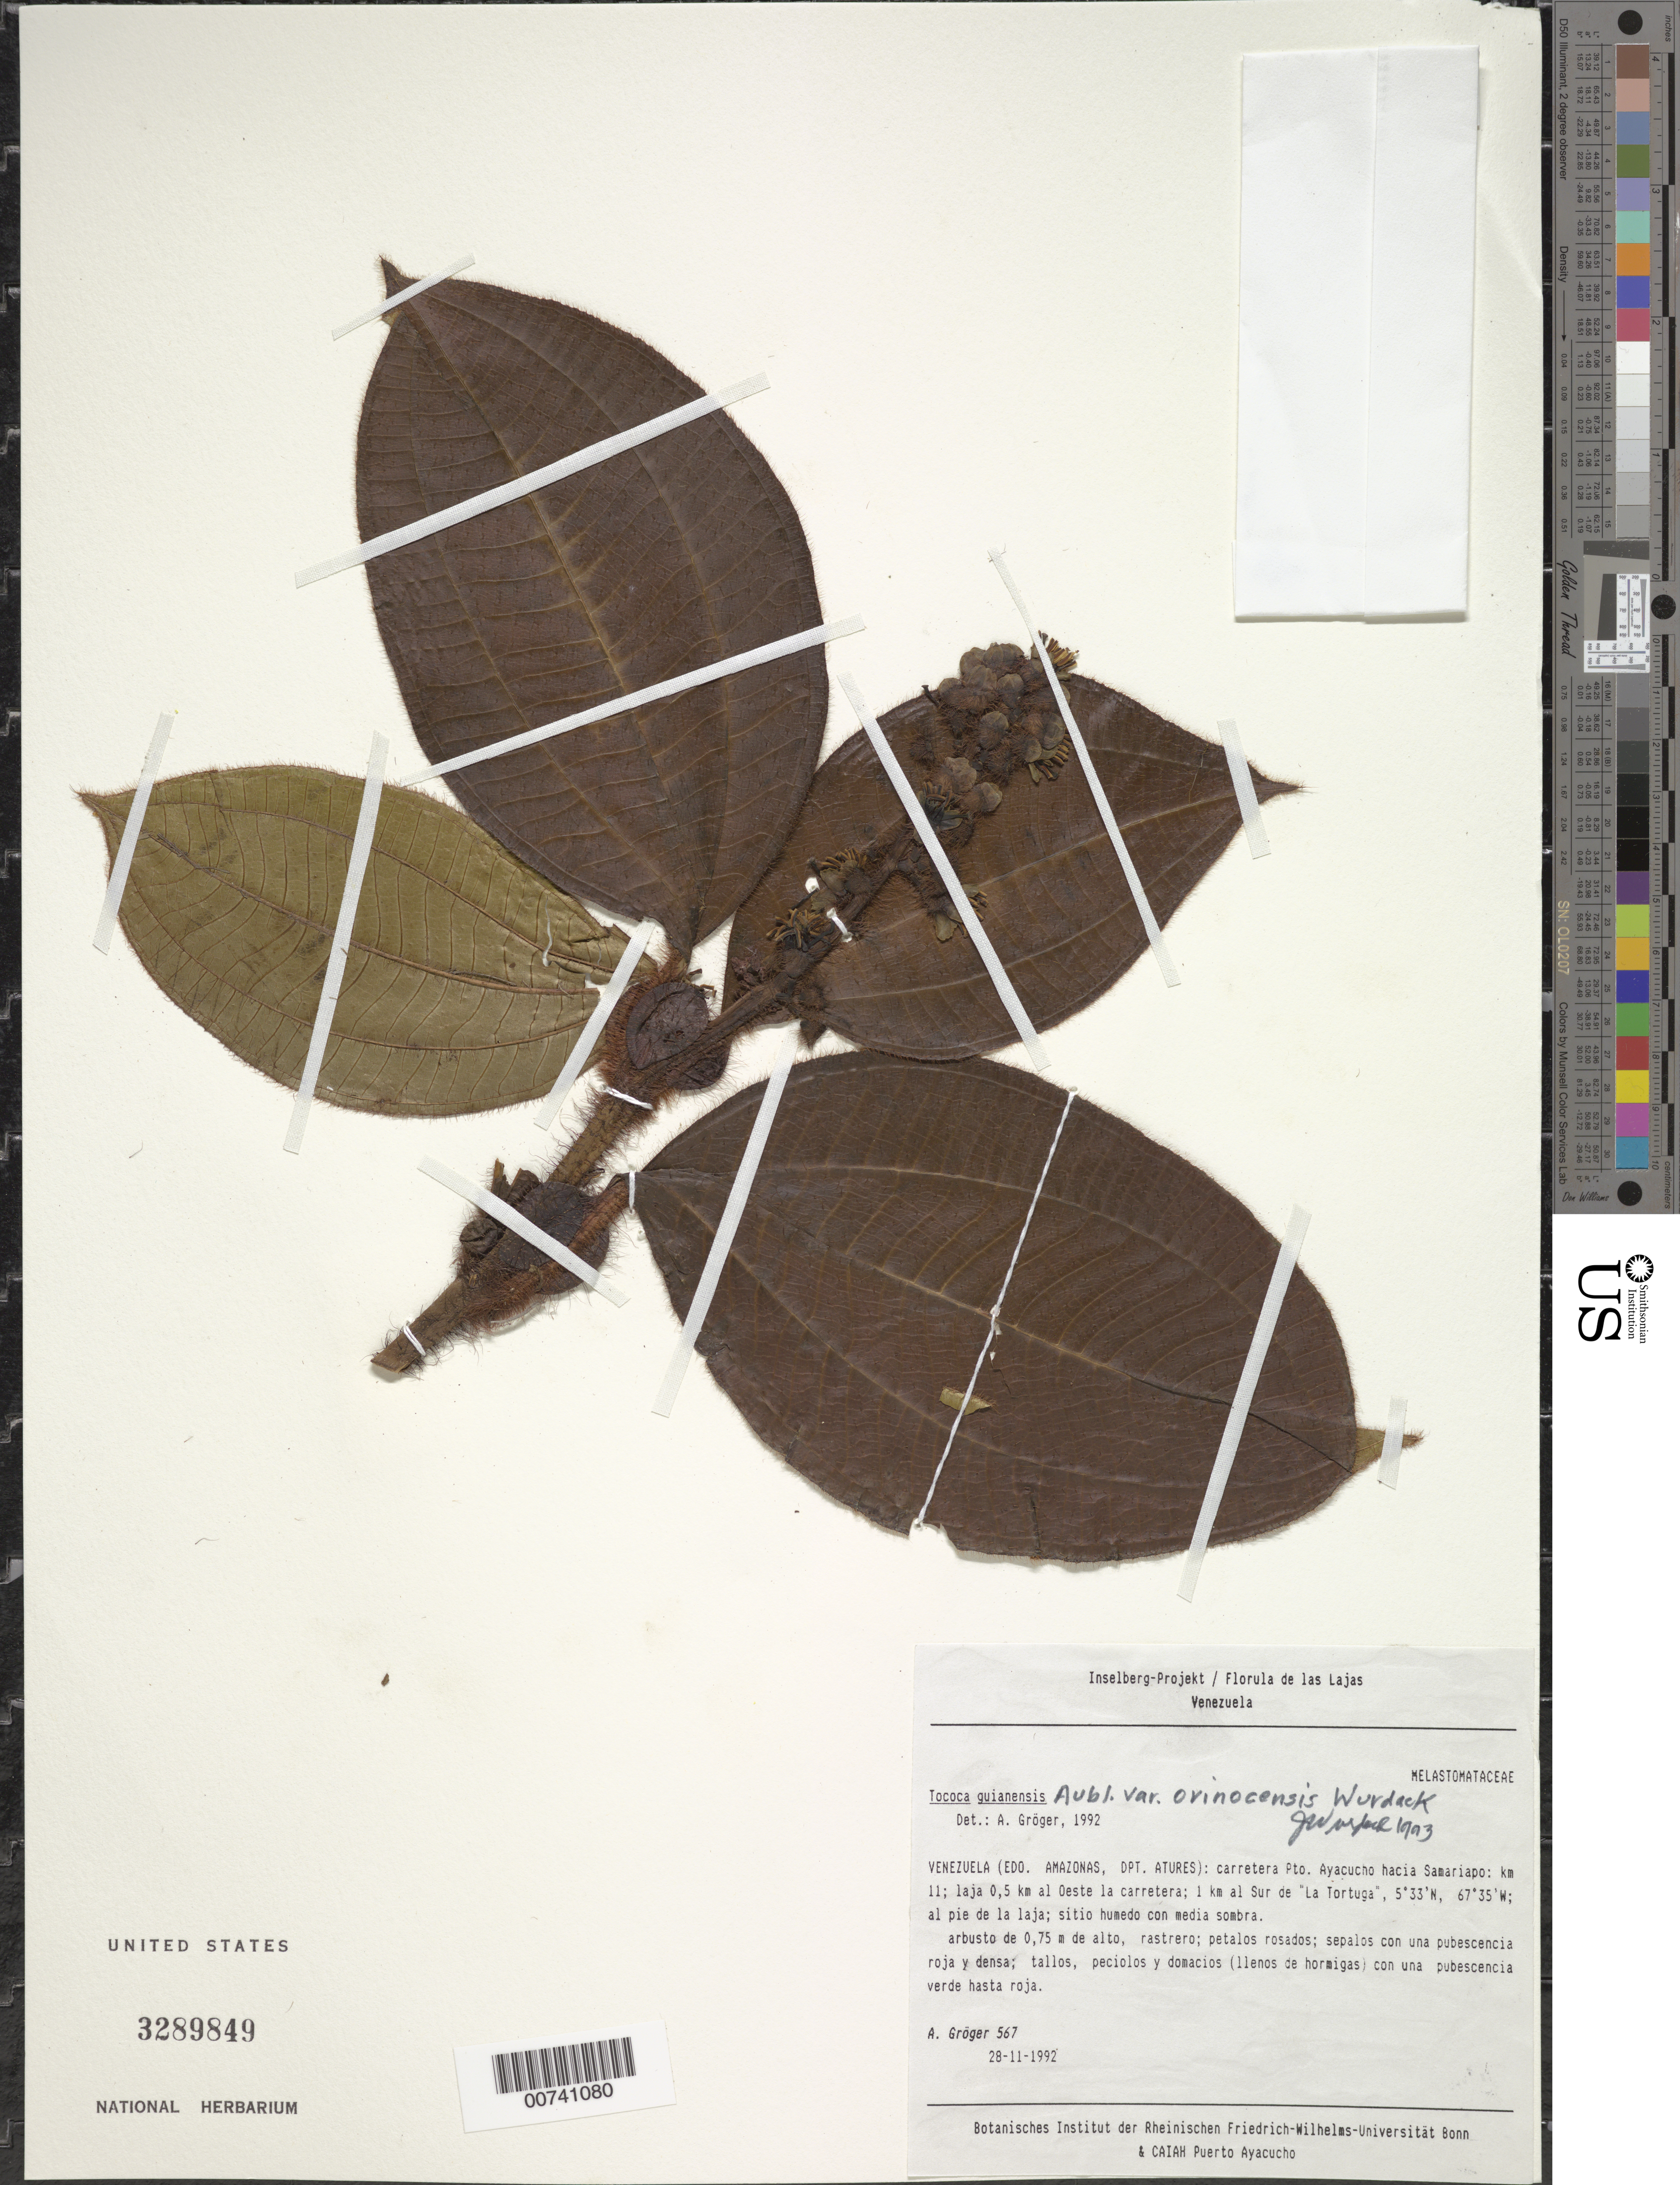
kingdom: Plantae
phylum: Tracheophyta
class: Magnoliopsida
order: Myrtales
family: Melastomataceae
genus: Tococa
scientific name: Tococa guianensis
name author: Aubl.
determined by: Wurdack, John J., (US), US (UNITED STATES)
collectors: A. Gröger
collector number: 567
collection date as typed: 28-Nov-92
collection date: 1992-11-28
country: Venezuela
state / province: Amazonas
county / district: Atures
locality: Puerto Ayacucho hacia Samariapo; km 11; 0,5 km al Oeste la carretera; 1 km al Sur de "La Tortuga"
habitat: Pié de la laja; sitio humedo con media sombra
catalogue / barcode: US 3289849